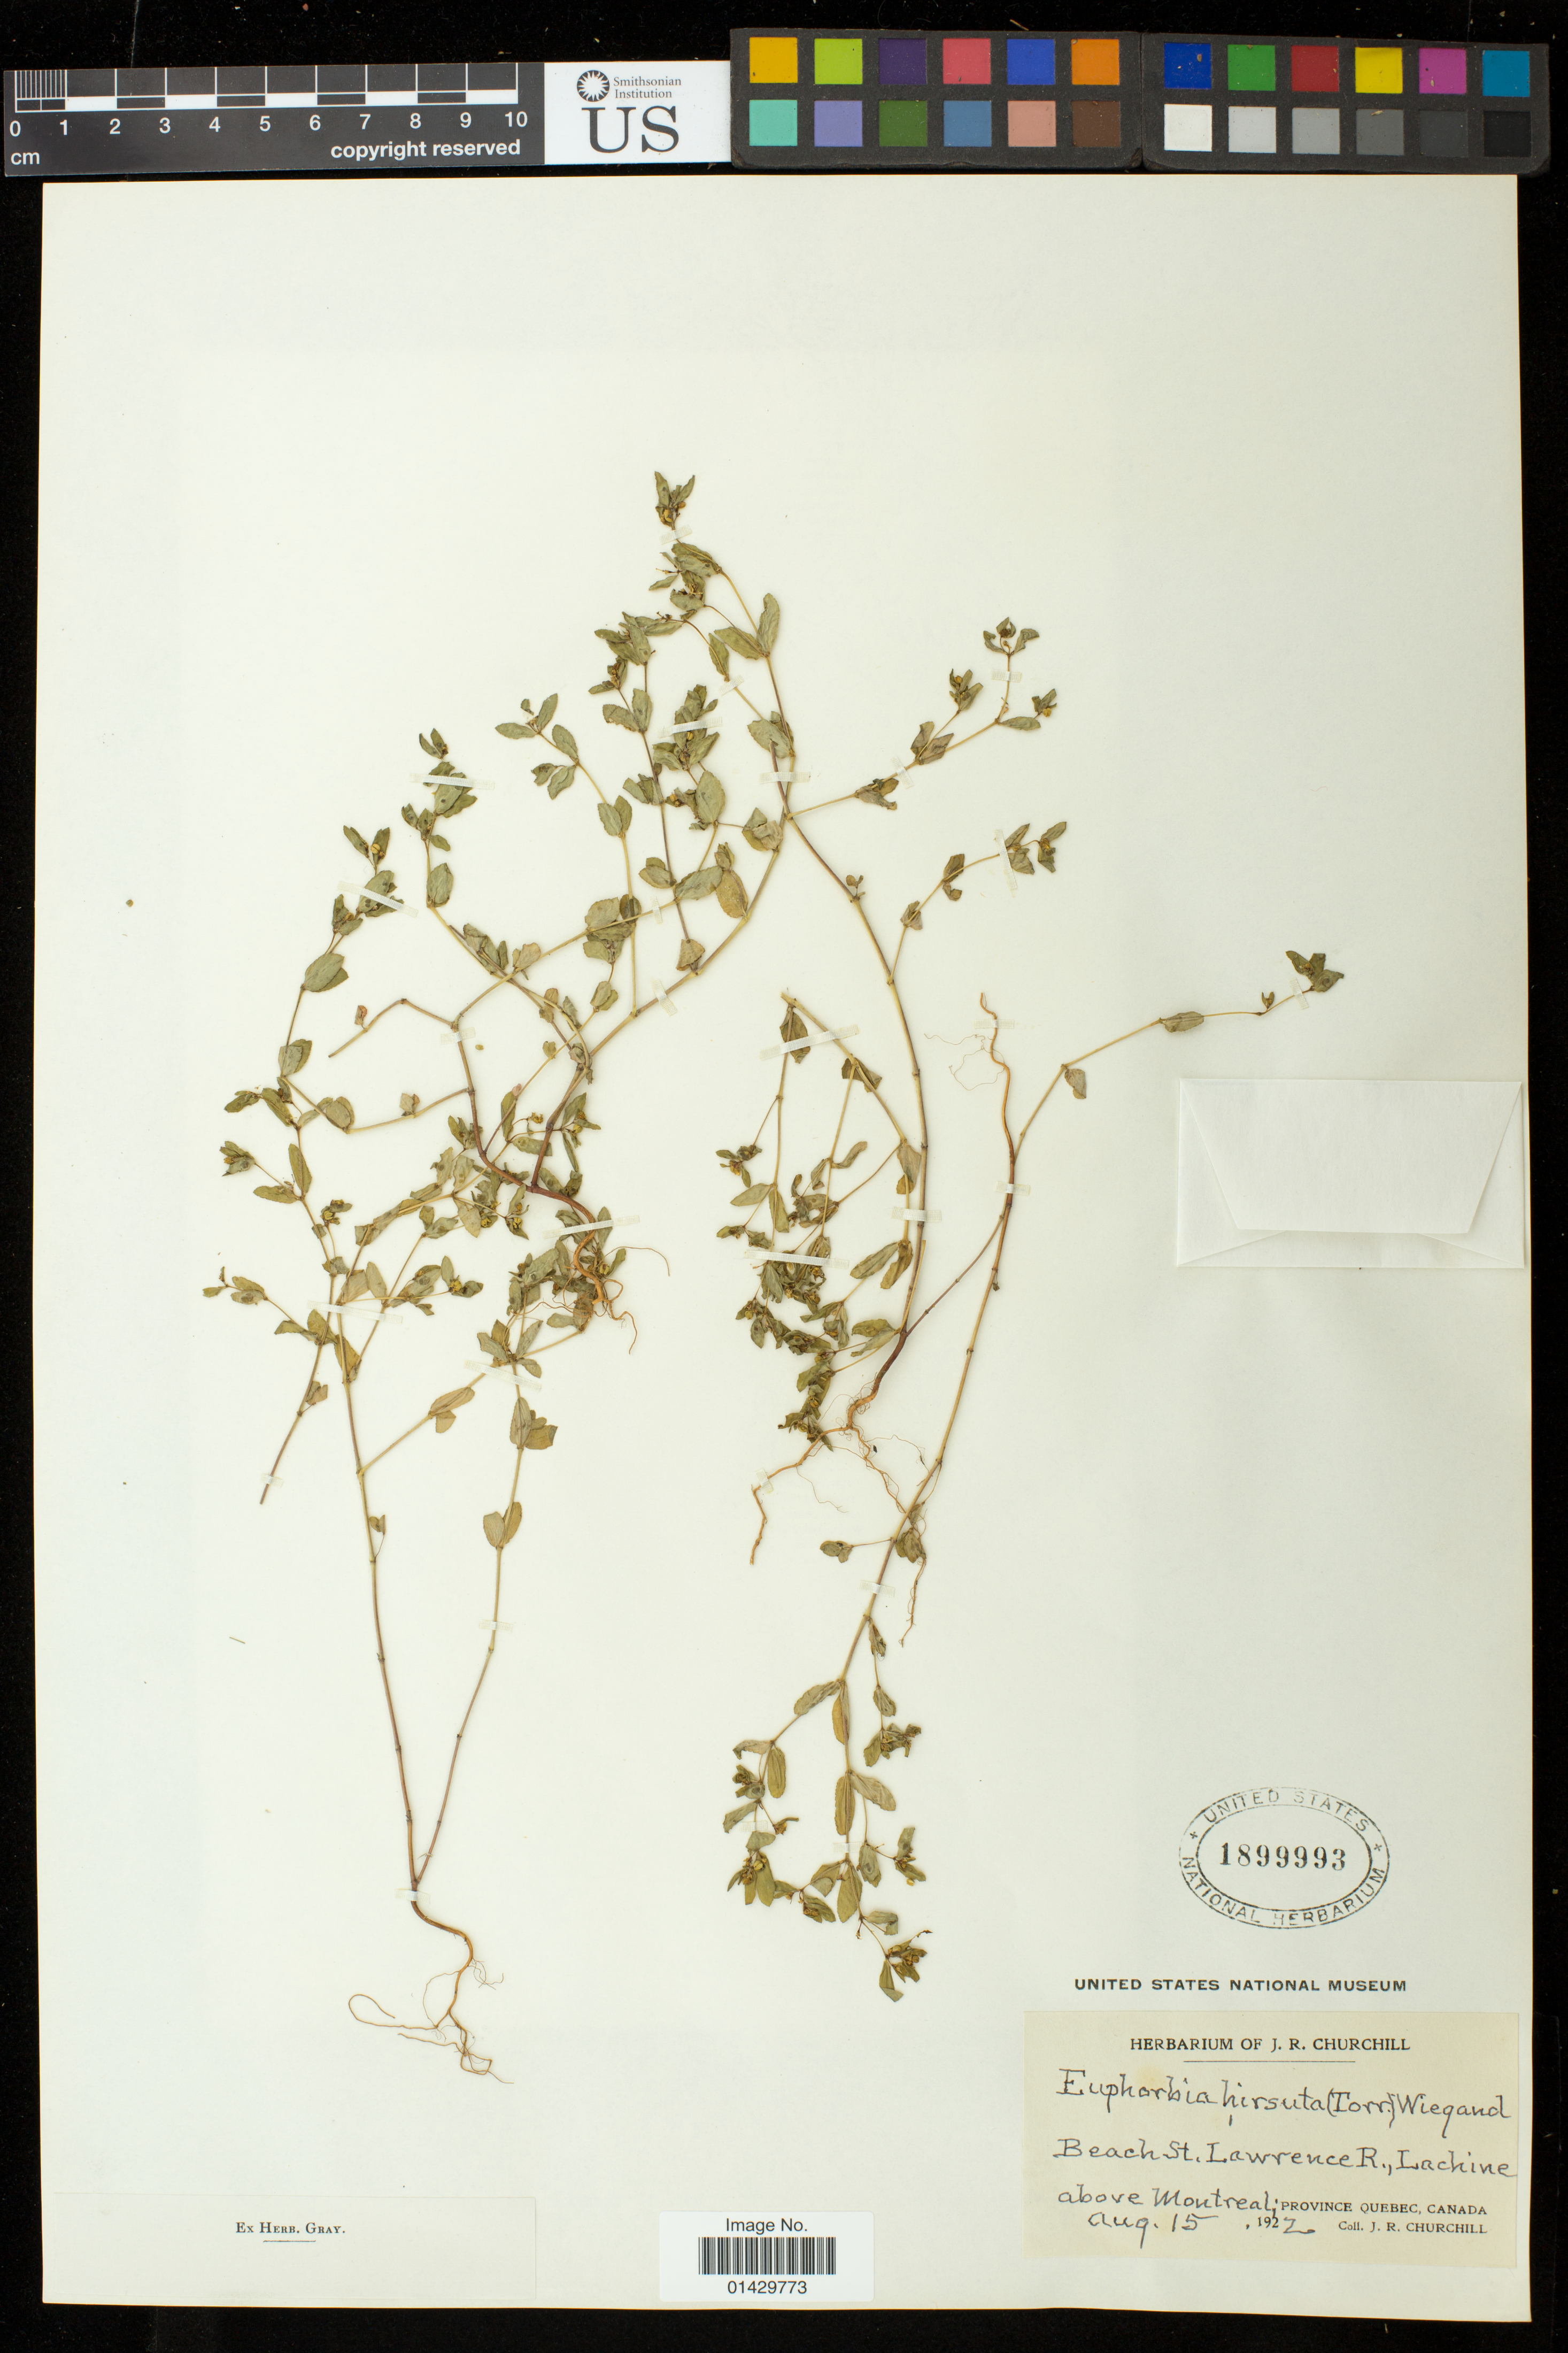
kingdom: Plantae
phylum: Tracheophyta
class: Magnoliopsida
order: Malpighiales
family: Euphorbiaceae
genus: Euphorbia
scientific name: Euphorbia vermiculata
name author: Raf.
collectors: J. Churchill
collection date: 1922-08-15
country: Canada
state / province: Quebec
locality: Beach St. Lawrence R., Lachine above Montreal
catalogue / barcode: US 1899993